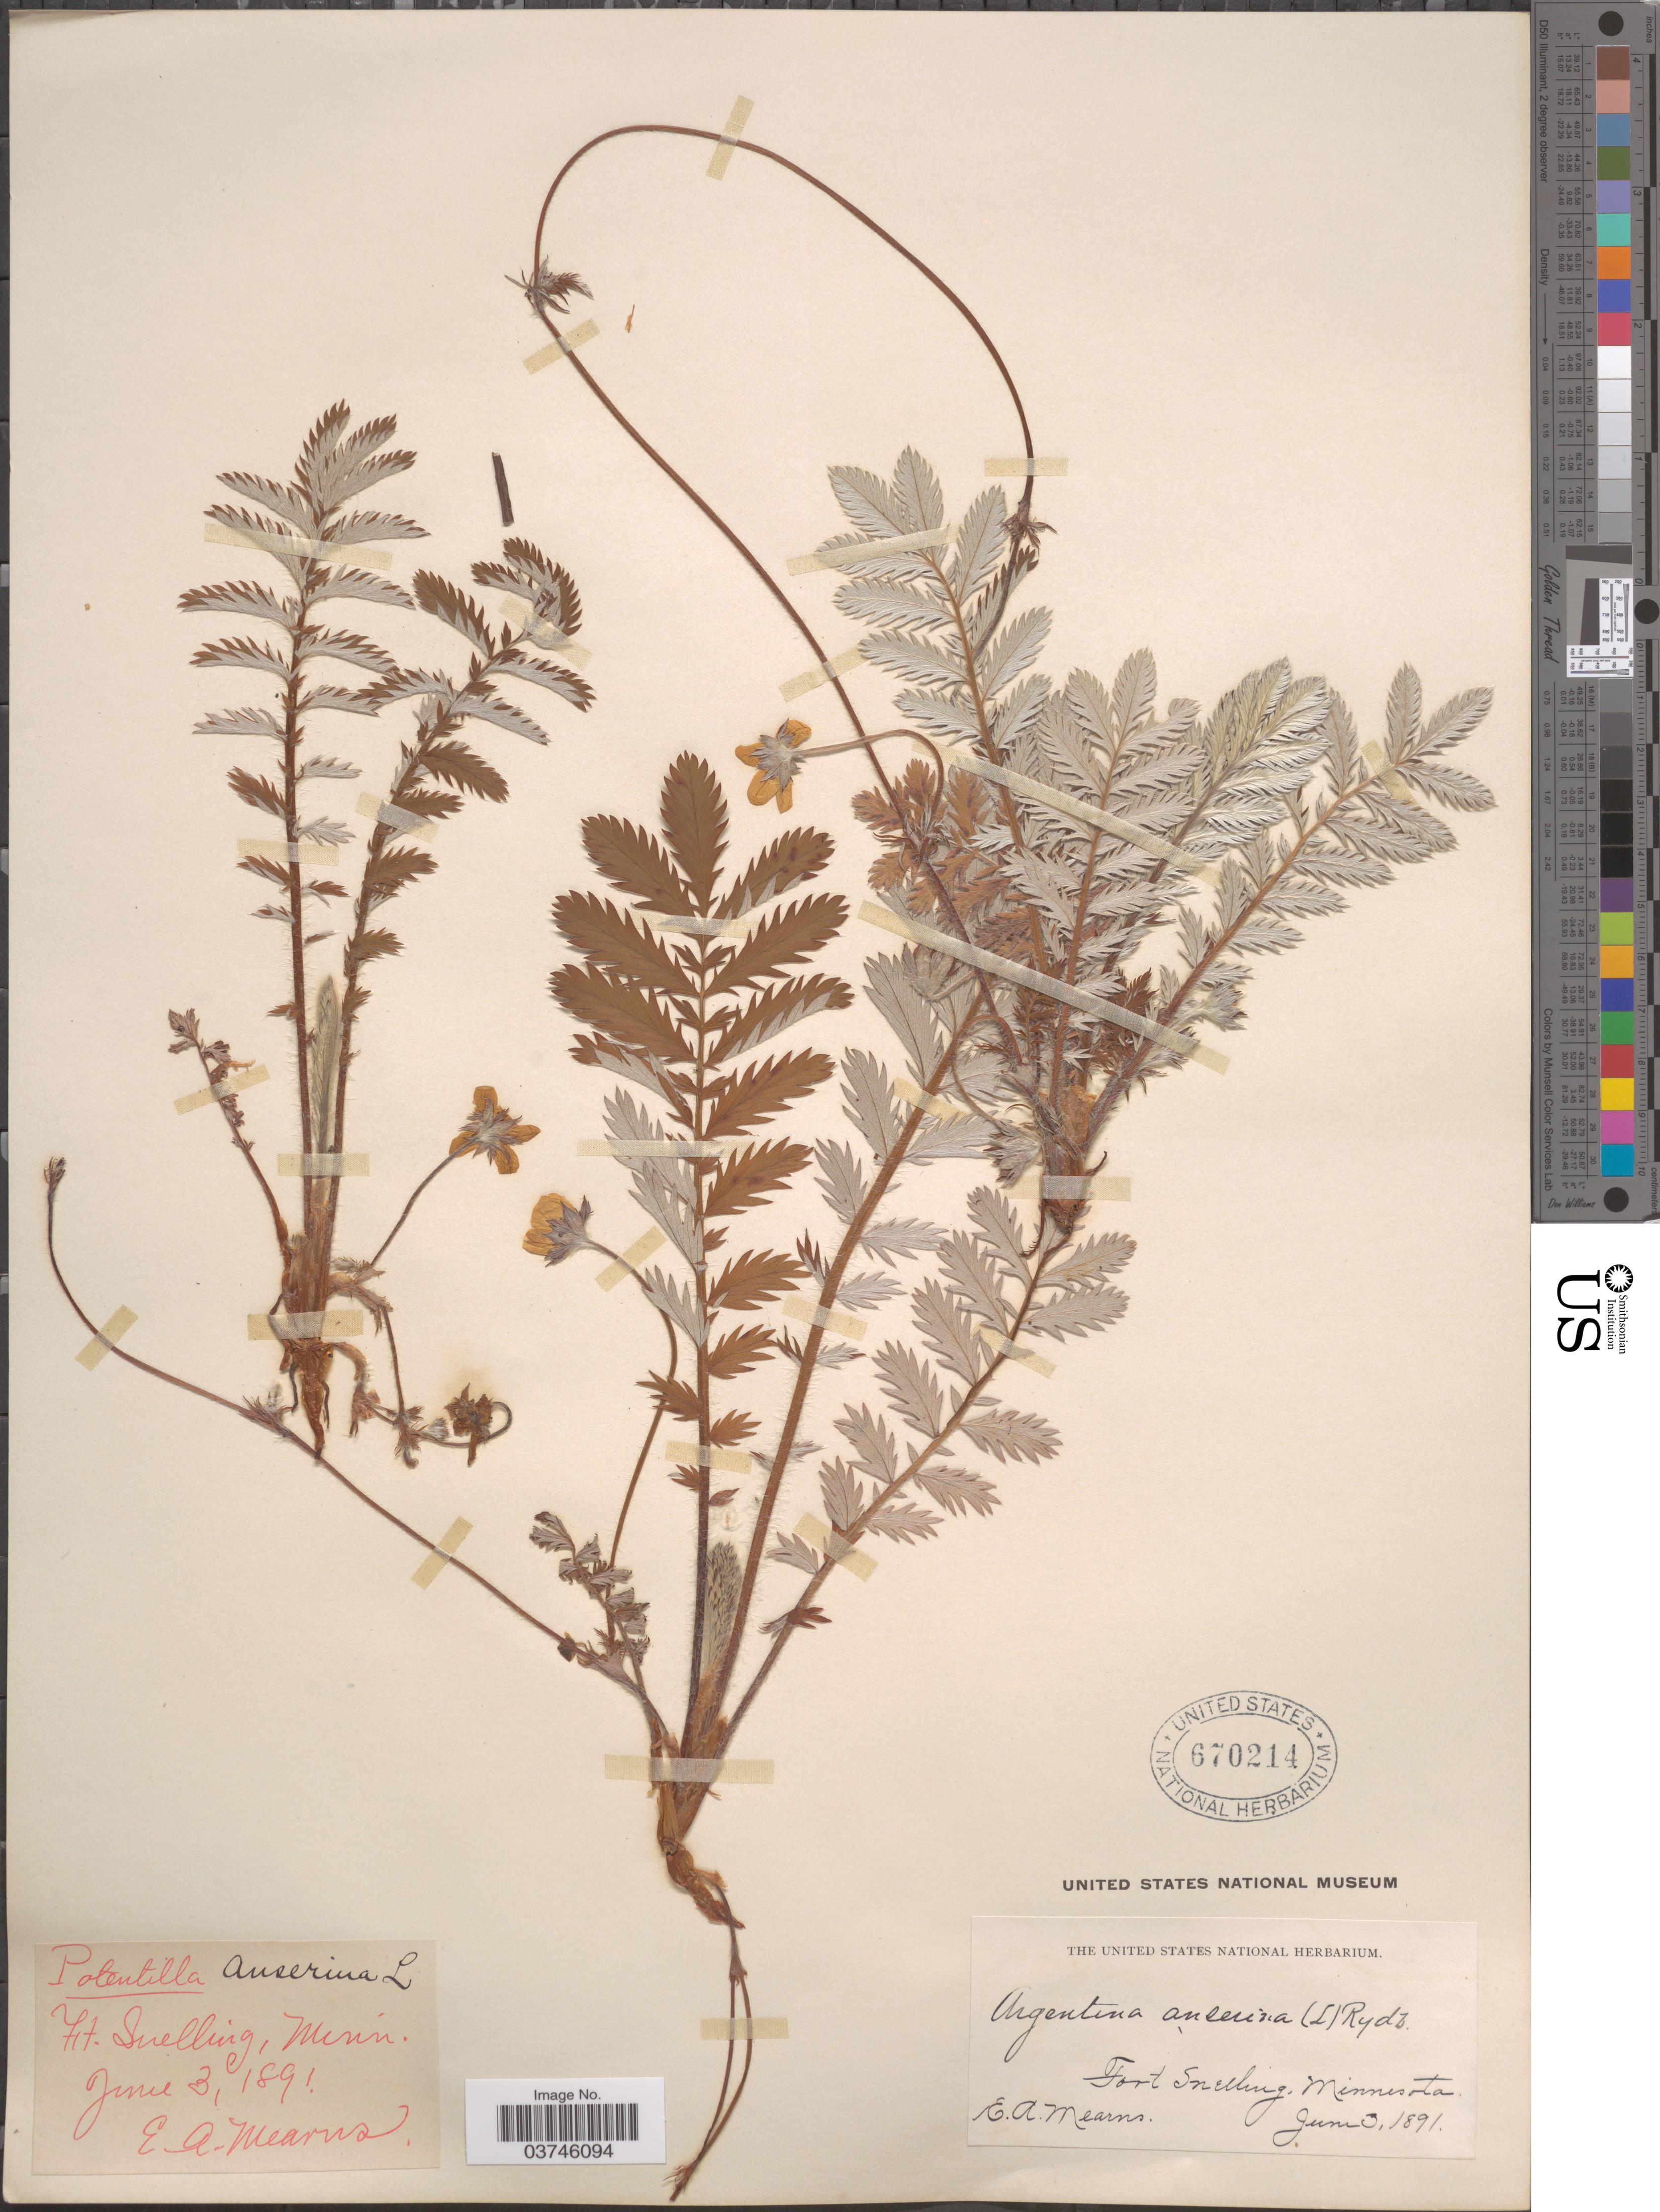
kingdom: Plantae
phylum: Tracheophyta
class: Magnoliopsida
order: Rosales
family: Rosaceae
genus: Argentina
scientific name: Argentina anserina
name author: (L.) Rydb.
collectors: E. A. Mearns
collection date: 1891-06-03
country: United States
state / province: Minnesota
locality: Fort Snelling.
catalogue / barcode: US 670214